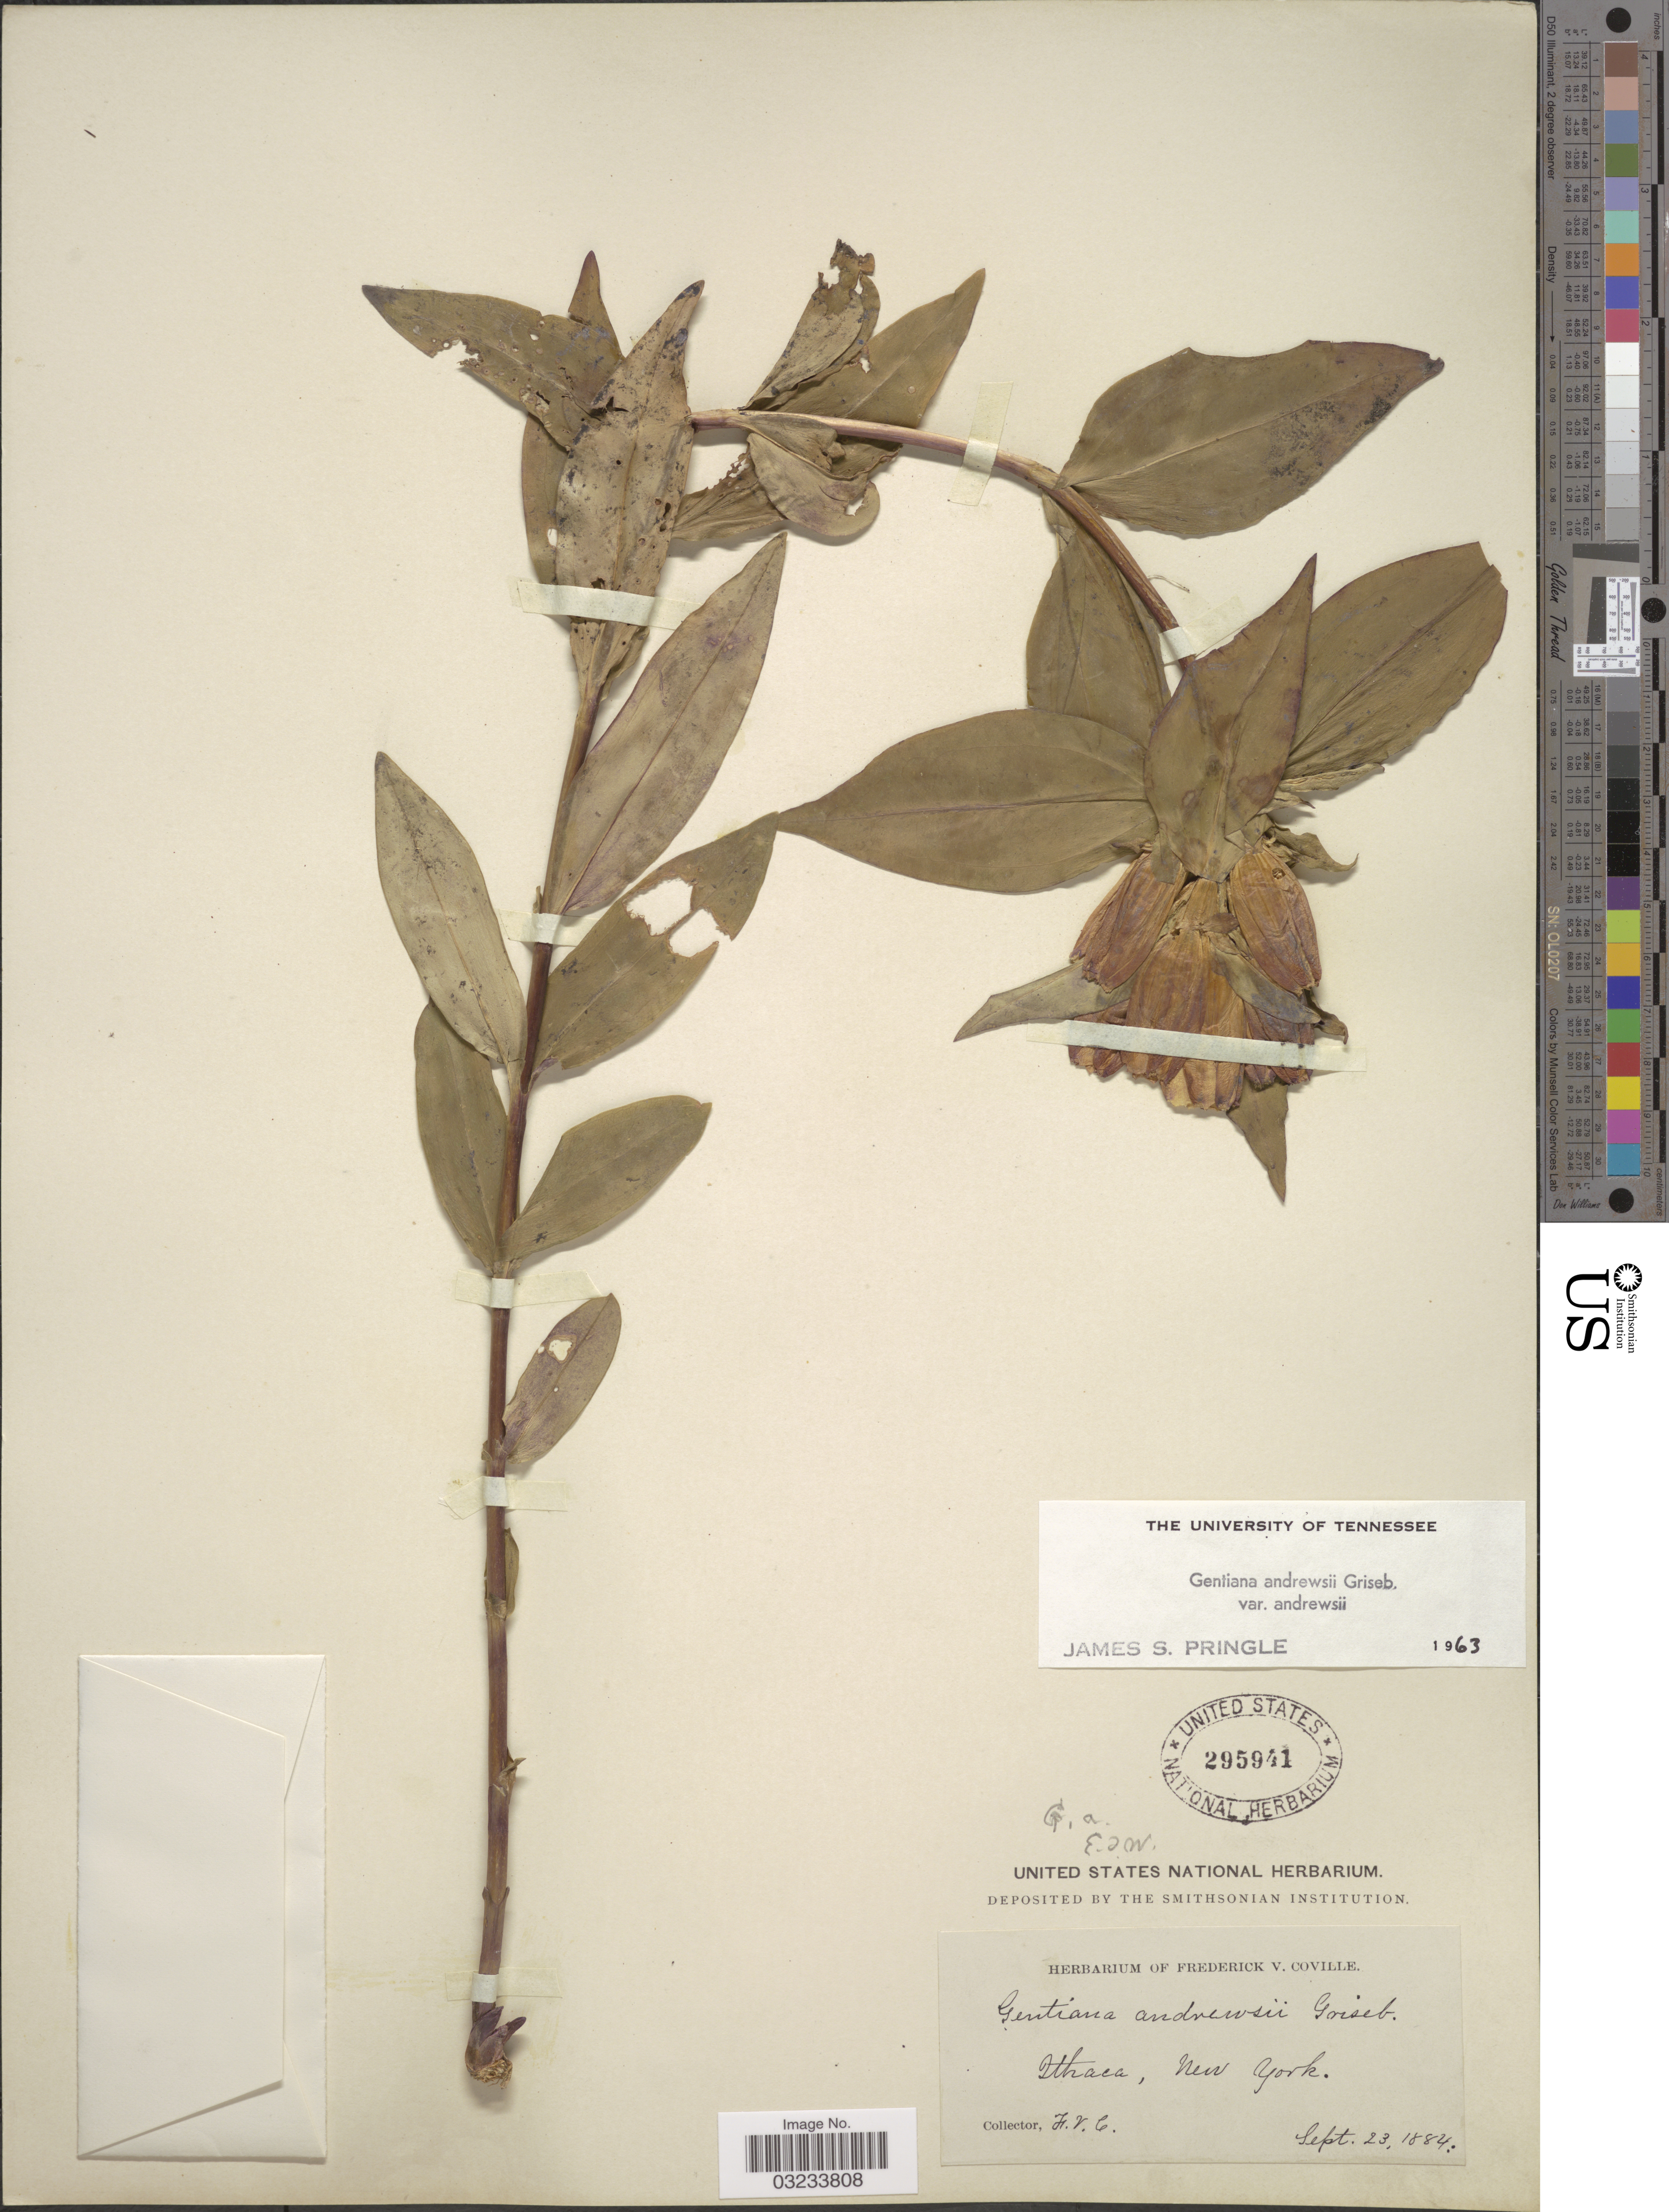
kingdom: Plantae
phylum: Tracheophyta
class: Magnoliopsida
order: Gentianales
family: Gentianaceae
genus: Gentiana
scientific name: Gentiana andrewsii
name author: Griseb.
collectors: F. V. Coville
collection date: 1884-09-23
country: United States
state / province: New York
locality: Ithaca.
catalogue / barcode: US 295941